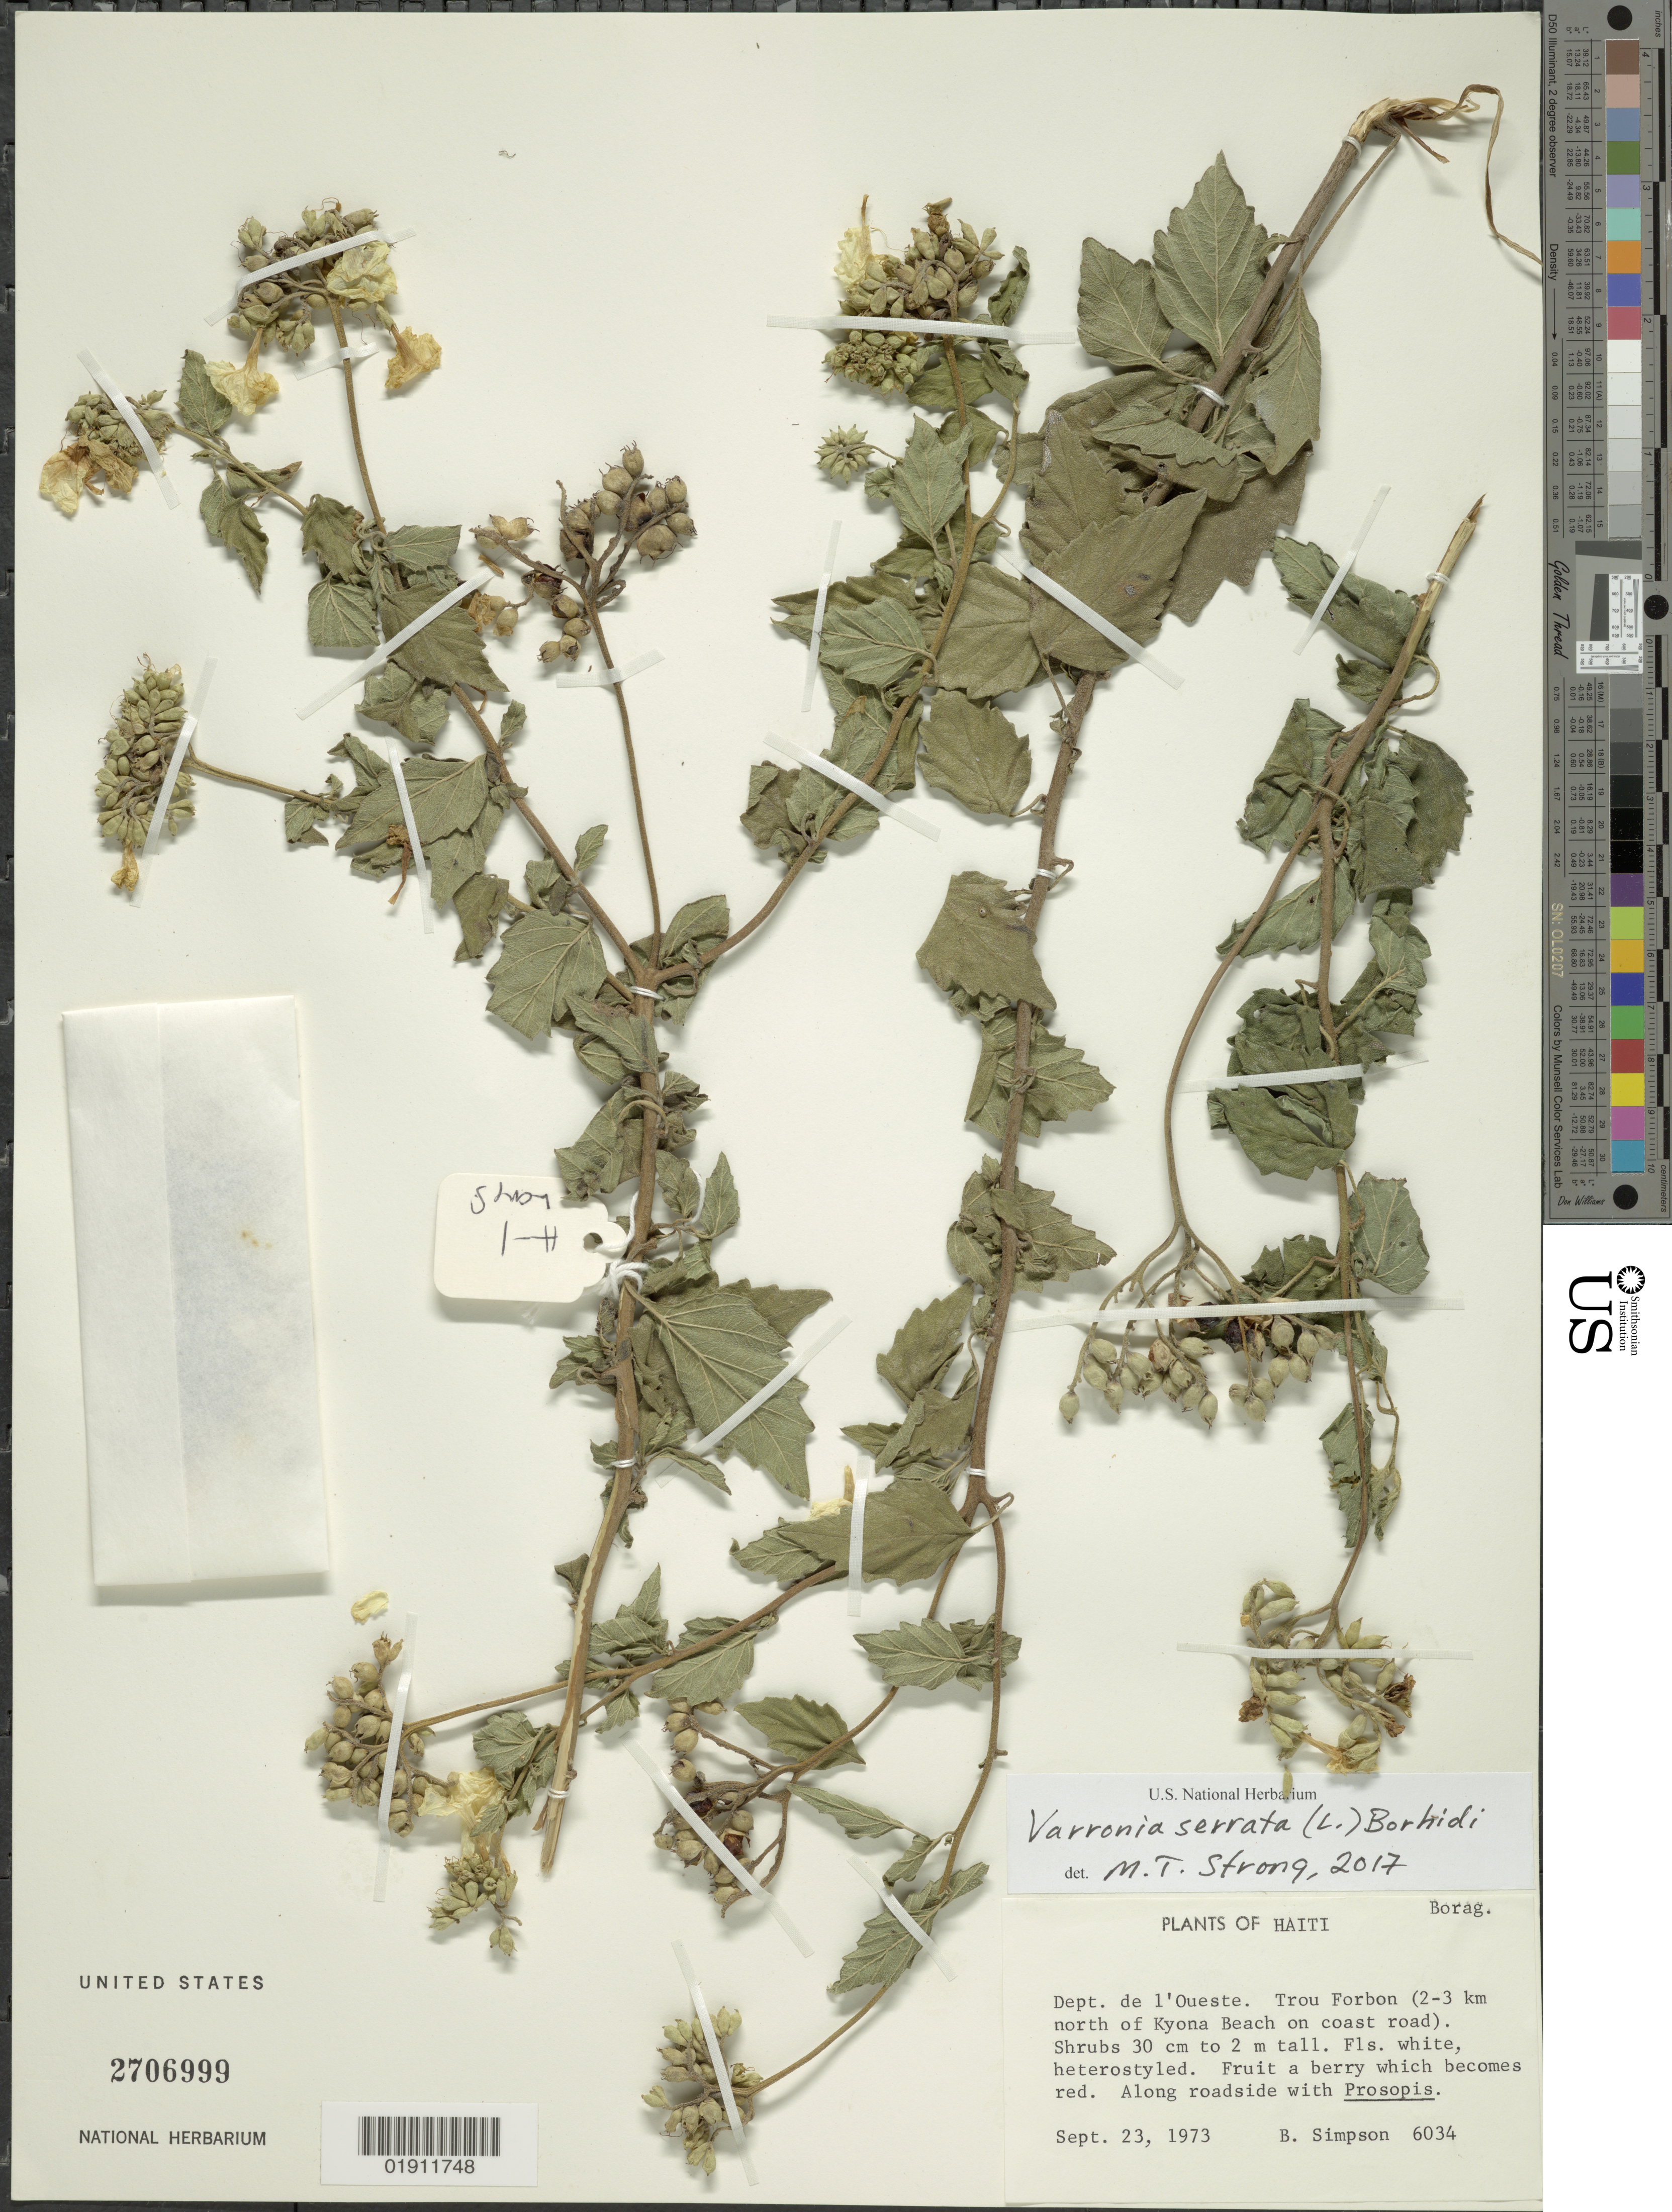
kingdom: Plantae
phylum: Tracheophyta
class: Magnoliopsida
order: Boraginales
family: Cordiaceae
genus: Varronia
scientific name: Varronia serrata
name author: (L.) Borhidi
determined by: Strong, Mark T., (BOT), Smithsonian Institution - National Museum of Natural History (UNITED STATES)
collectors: B. B. Simpson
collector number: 6034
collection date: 1973-09-23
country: Haiti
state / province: Ouest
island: Hispaniola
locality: Trou Forbon (2-3 km N of Kyona Beach on coast road)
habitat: Along roadside with Prosopis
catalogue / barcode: US 2706999